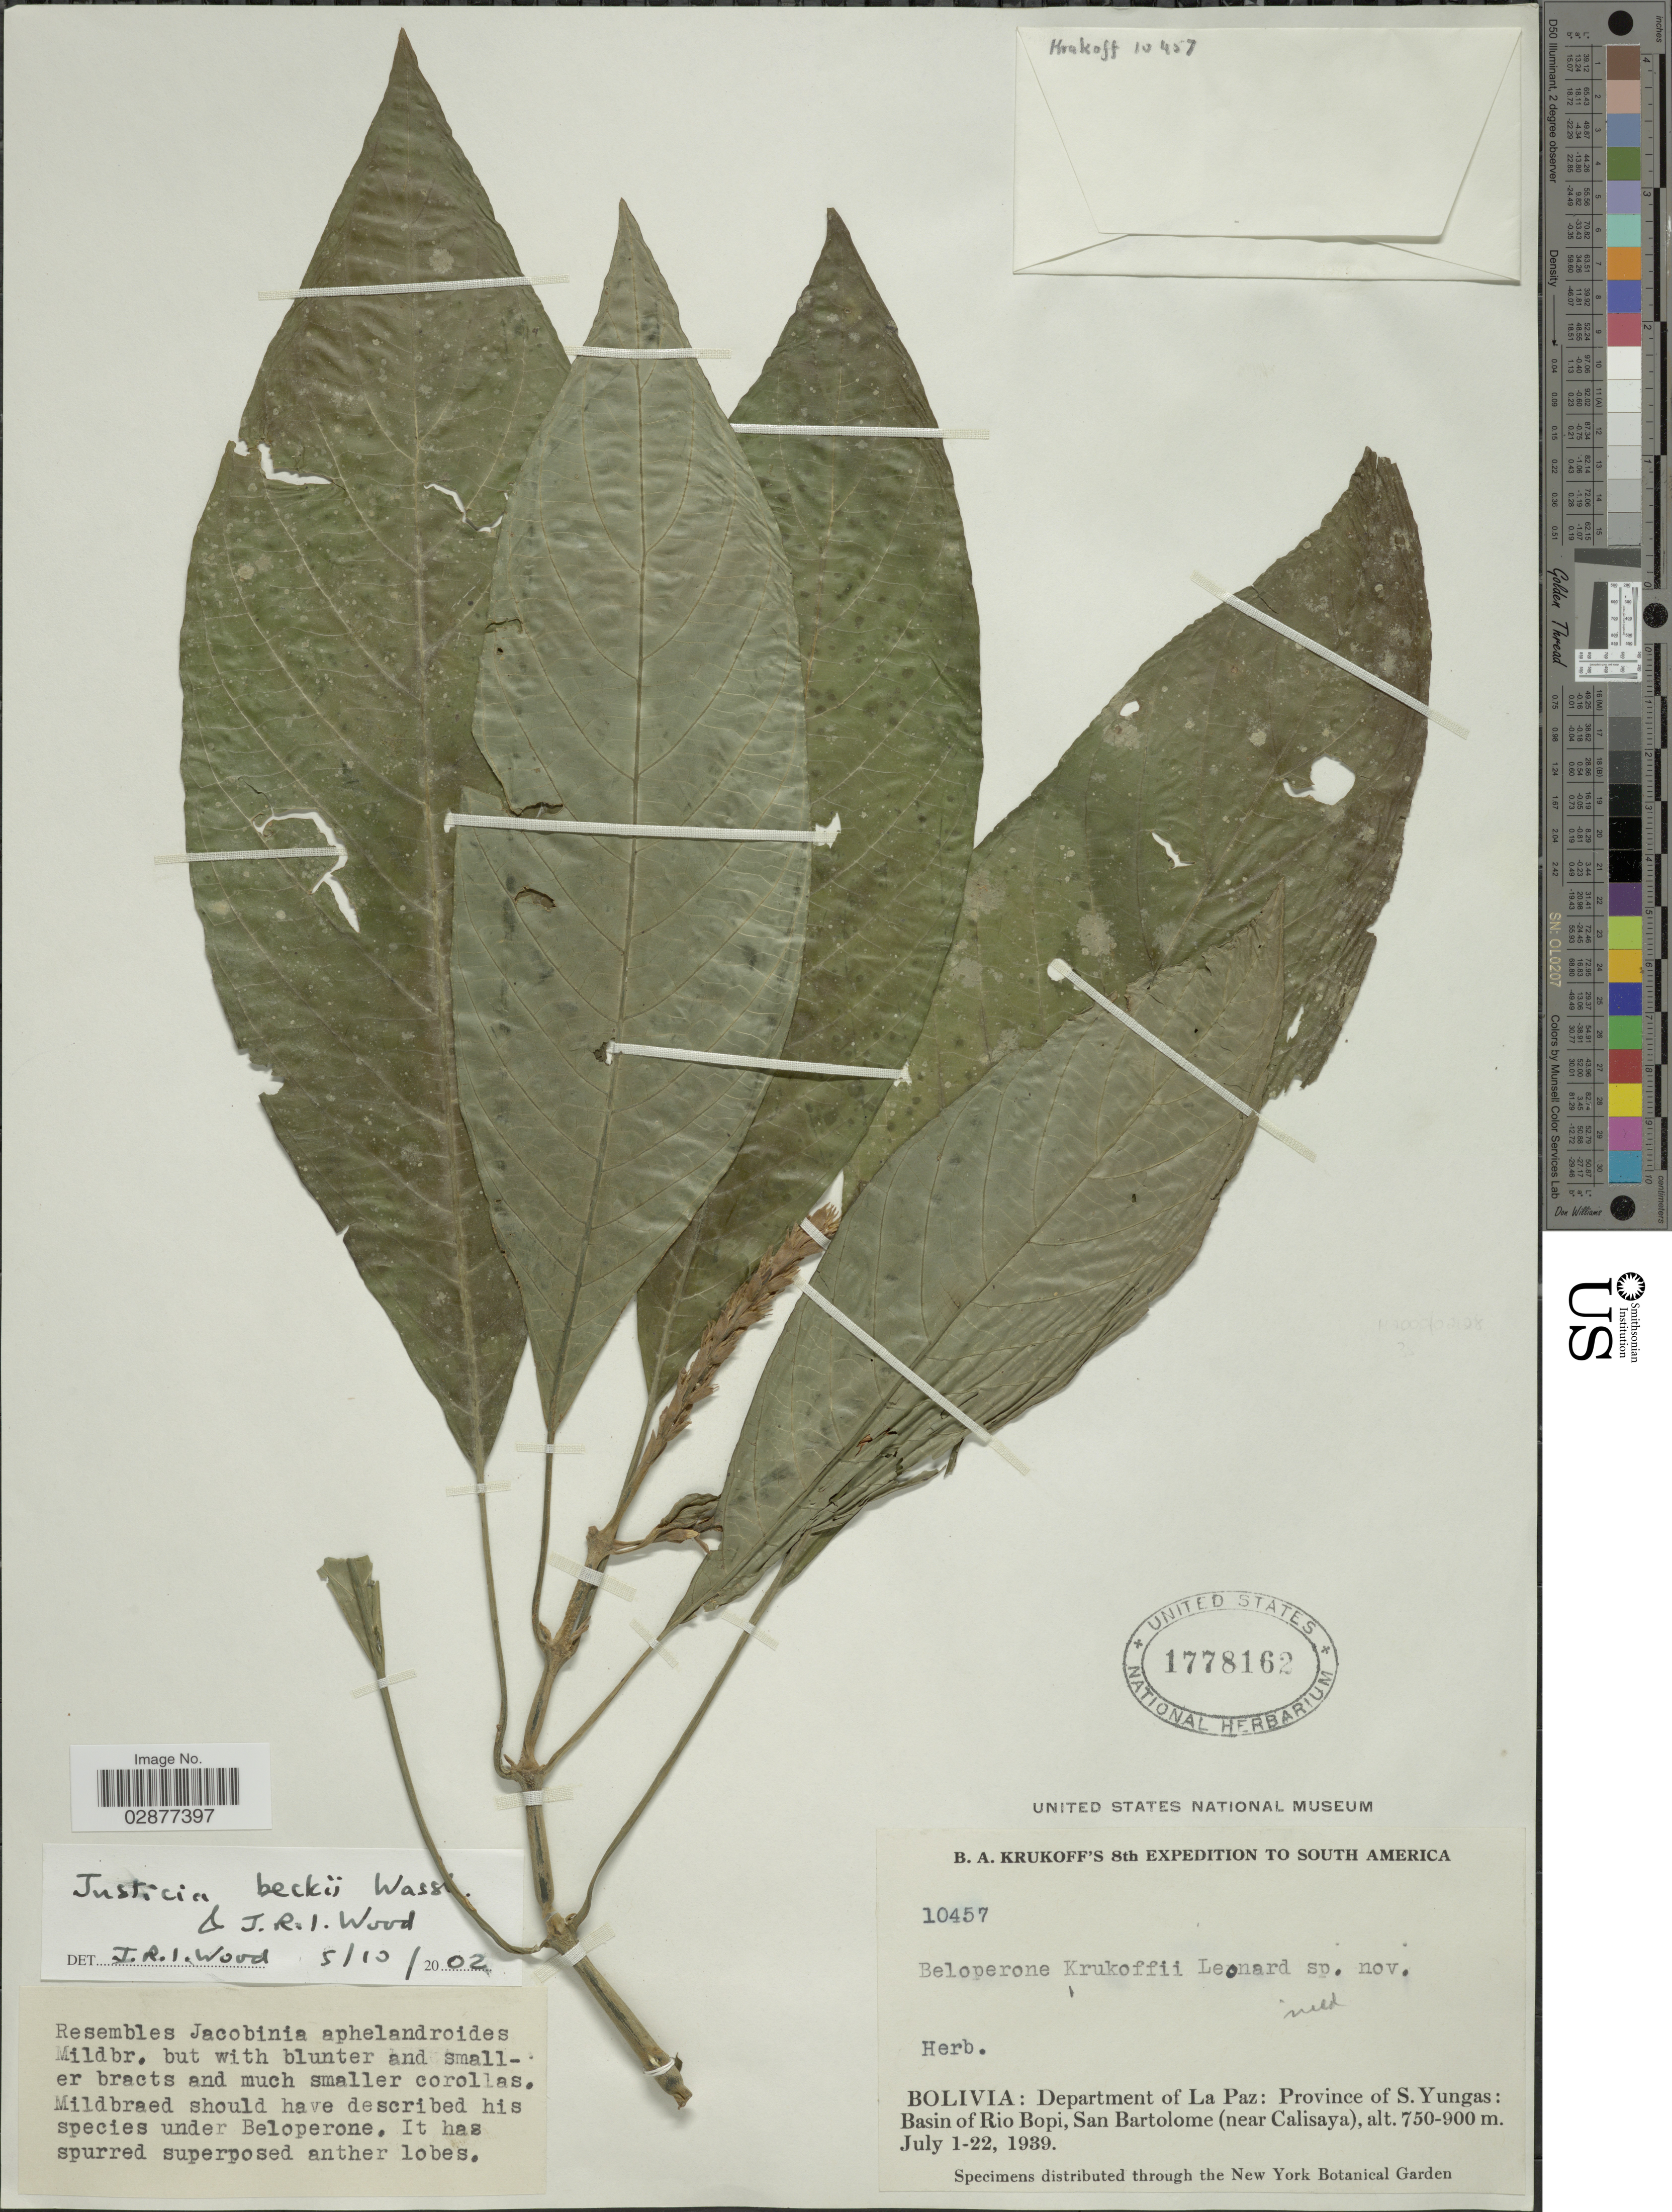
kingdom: Plantae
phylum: Tracheophyta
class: Magnoliopsida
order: Lamiales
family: Acanthaceae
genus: Justicia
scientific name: Justicia beckii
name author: Wassh. & J.R.I. Wood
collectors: B. A. Krukoff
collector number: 10457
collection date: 1939-07-01/1939-07-22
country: Bolivia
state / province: La Paz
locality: Department of La Paz: Province of S. Yungas: Basin of Rio Bopi, San Bartolome (near Calisaya).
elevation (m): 750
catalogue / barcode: US 1778162